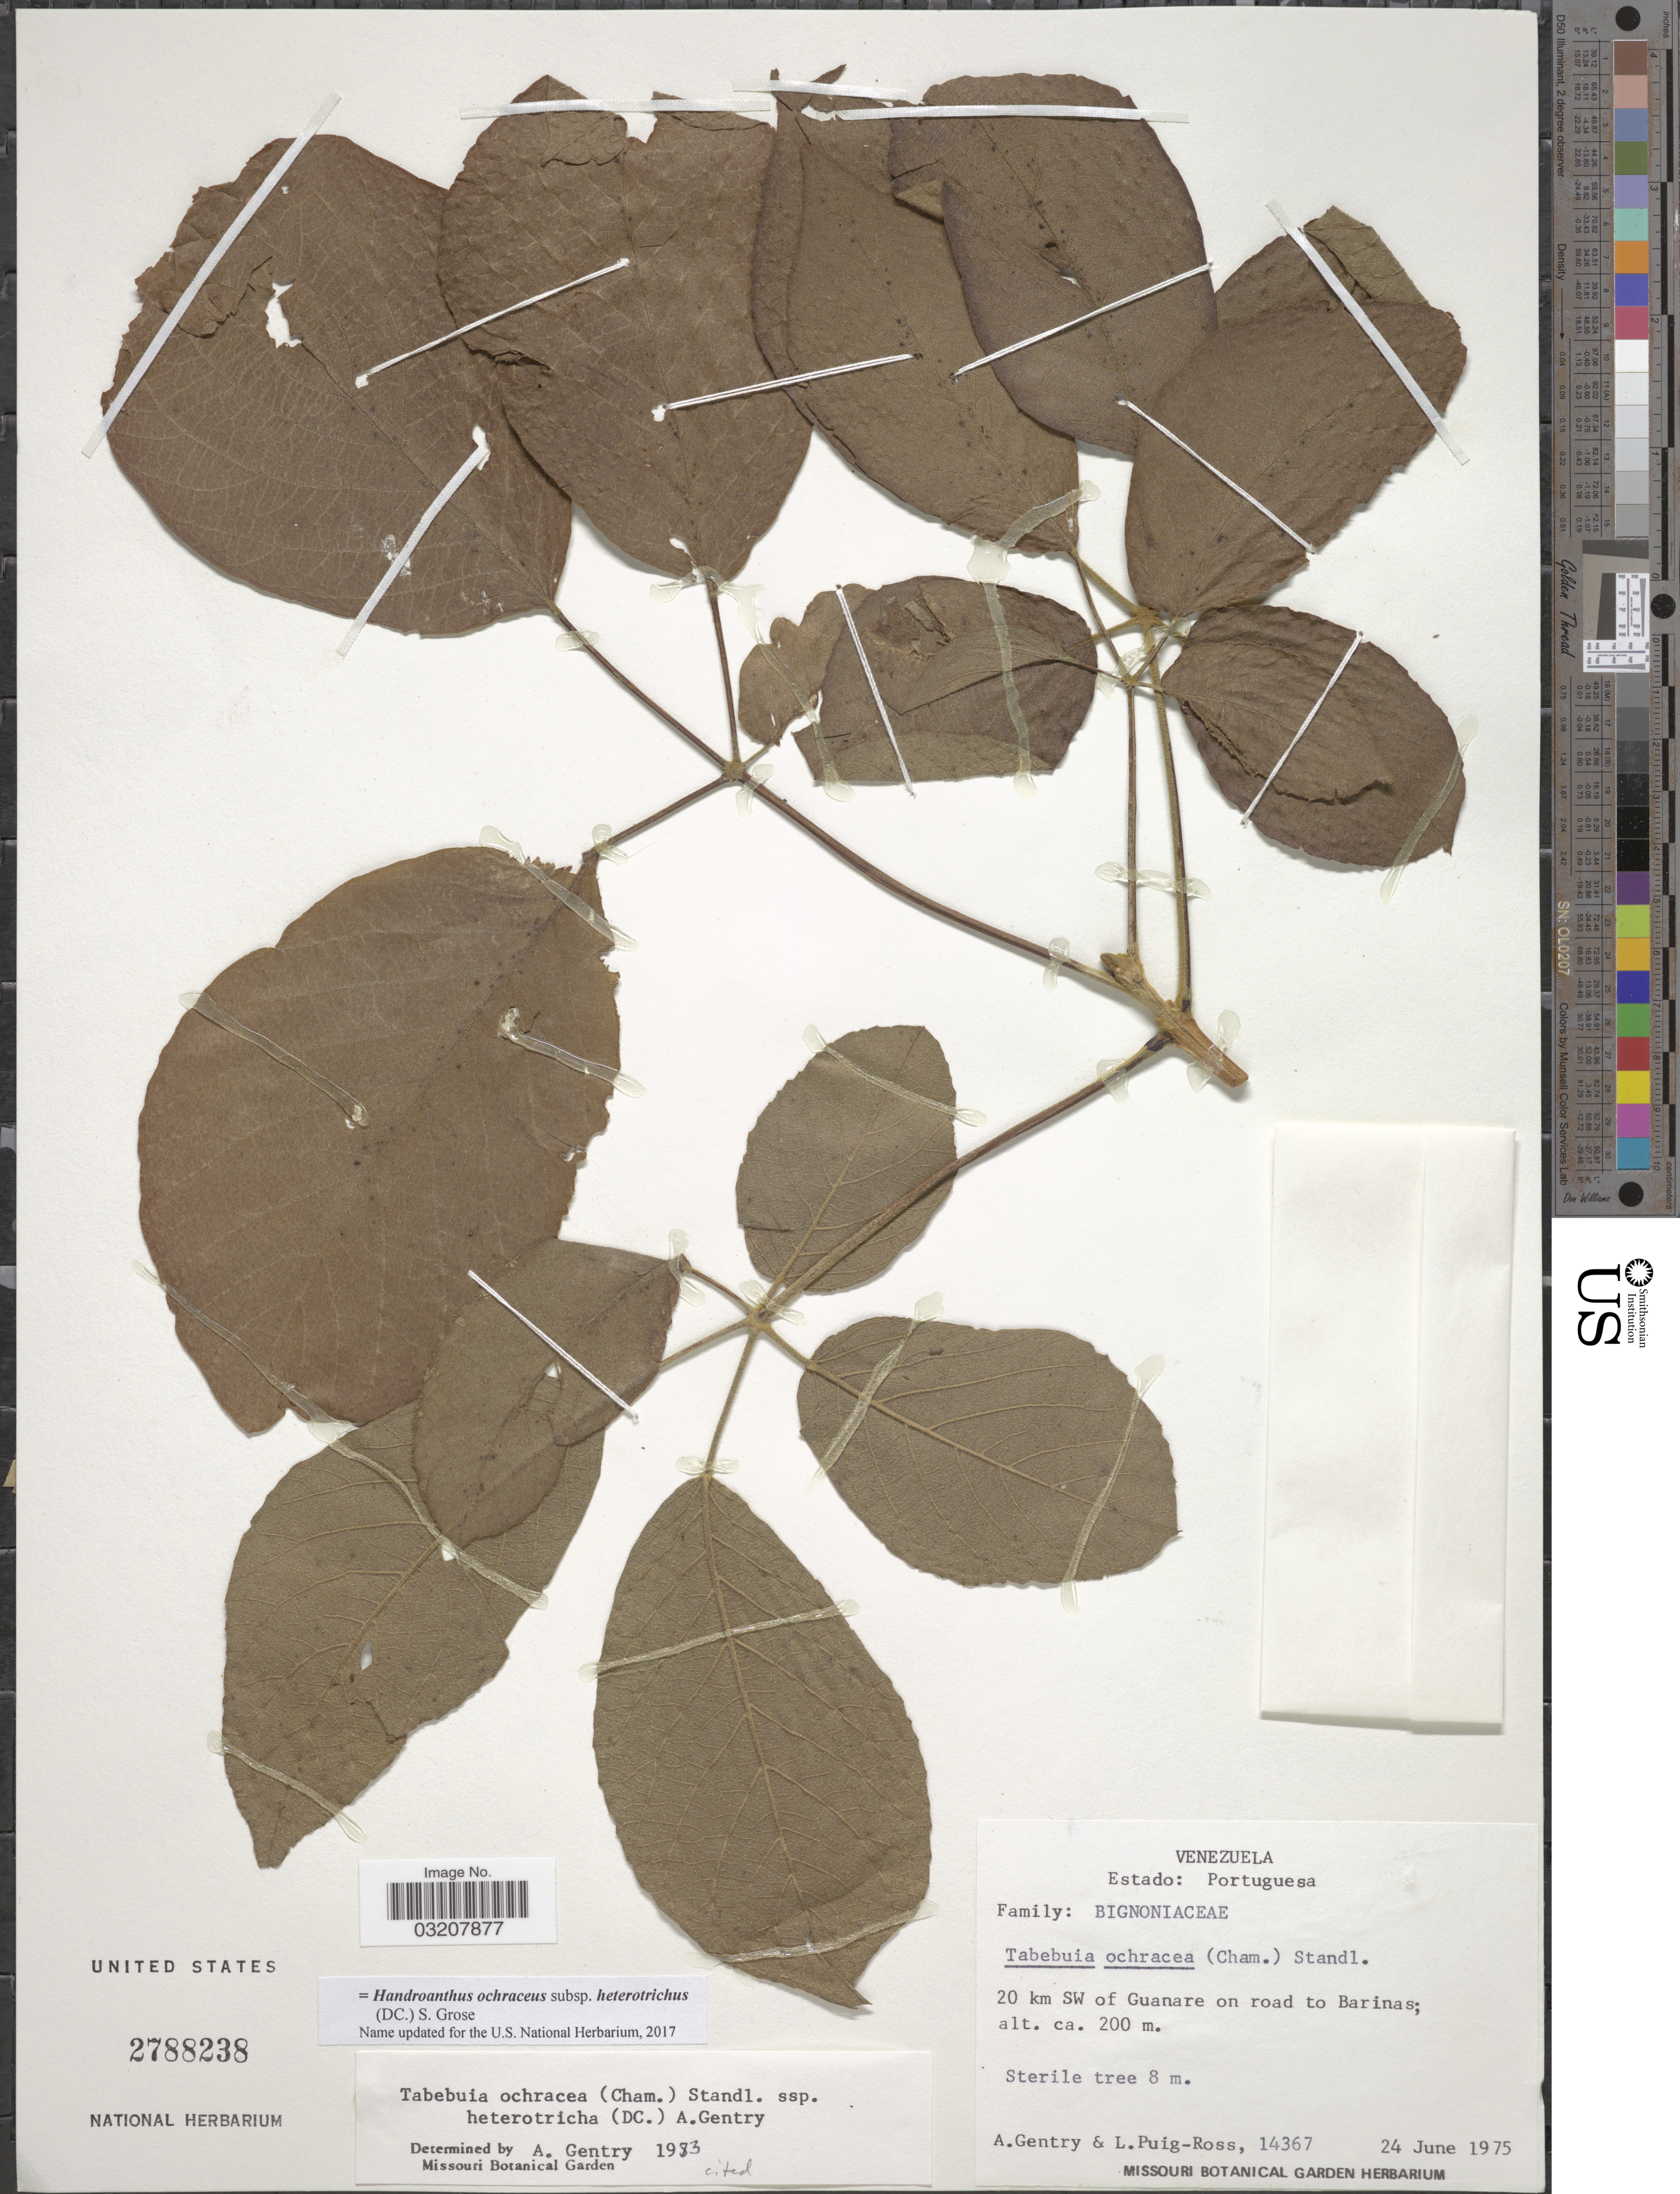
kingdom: Plantae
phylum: Tracheophyta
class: Magnoliopsida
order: Lamiales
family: Bignoniaceae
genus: Handroanthus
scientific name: Handroanthus ochraceus subsp. heterotrichus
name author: (DC.) S.O. Grose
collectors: A. H. Gentry & L. Puig-Ross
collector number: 14367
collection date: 1975-06-24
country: Venezuela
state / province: Portuguesa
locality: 20 km SW of Guanare on road to Barinas.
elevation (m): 200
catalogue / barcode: US 2788238